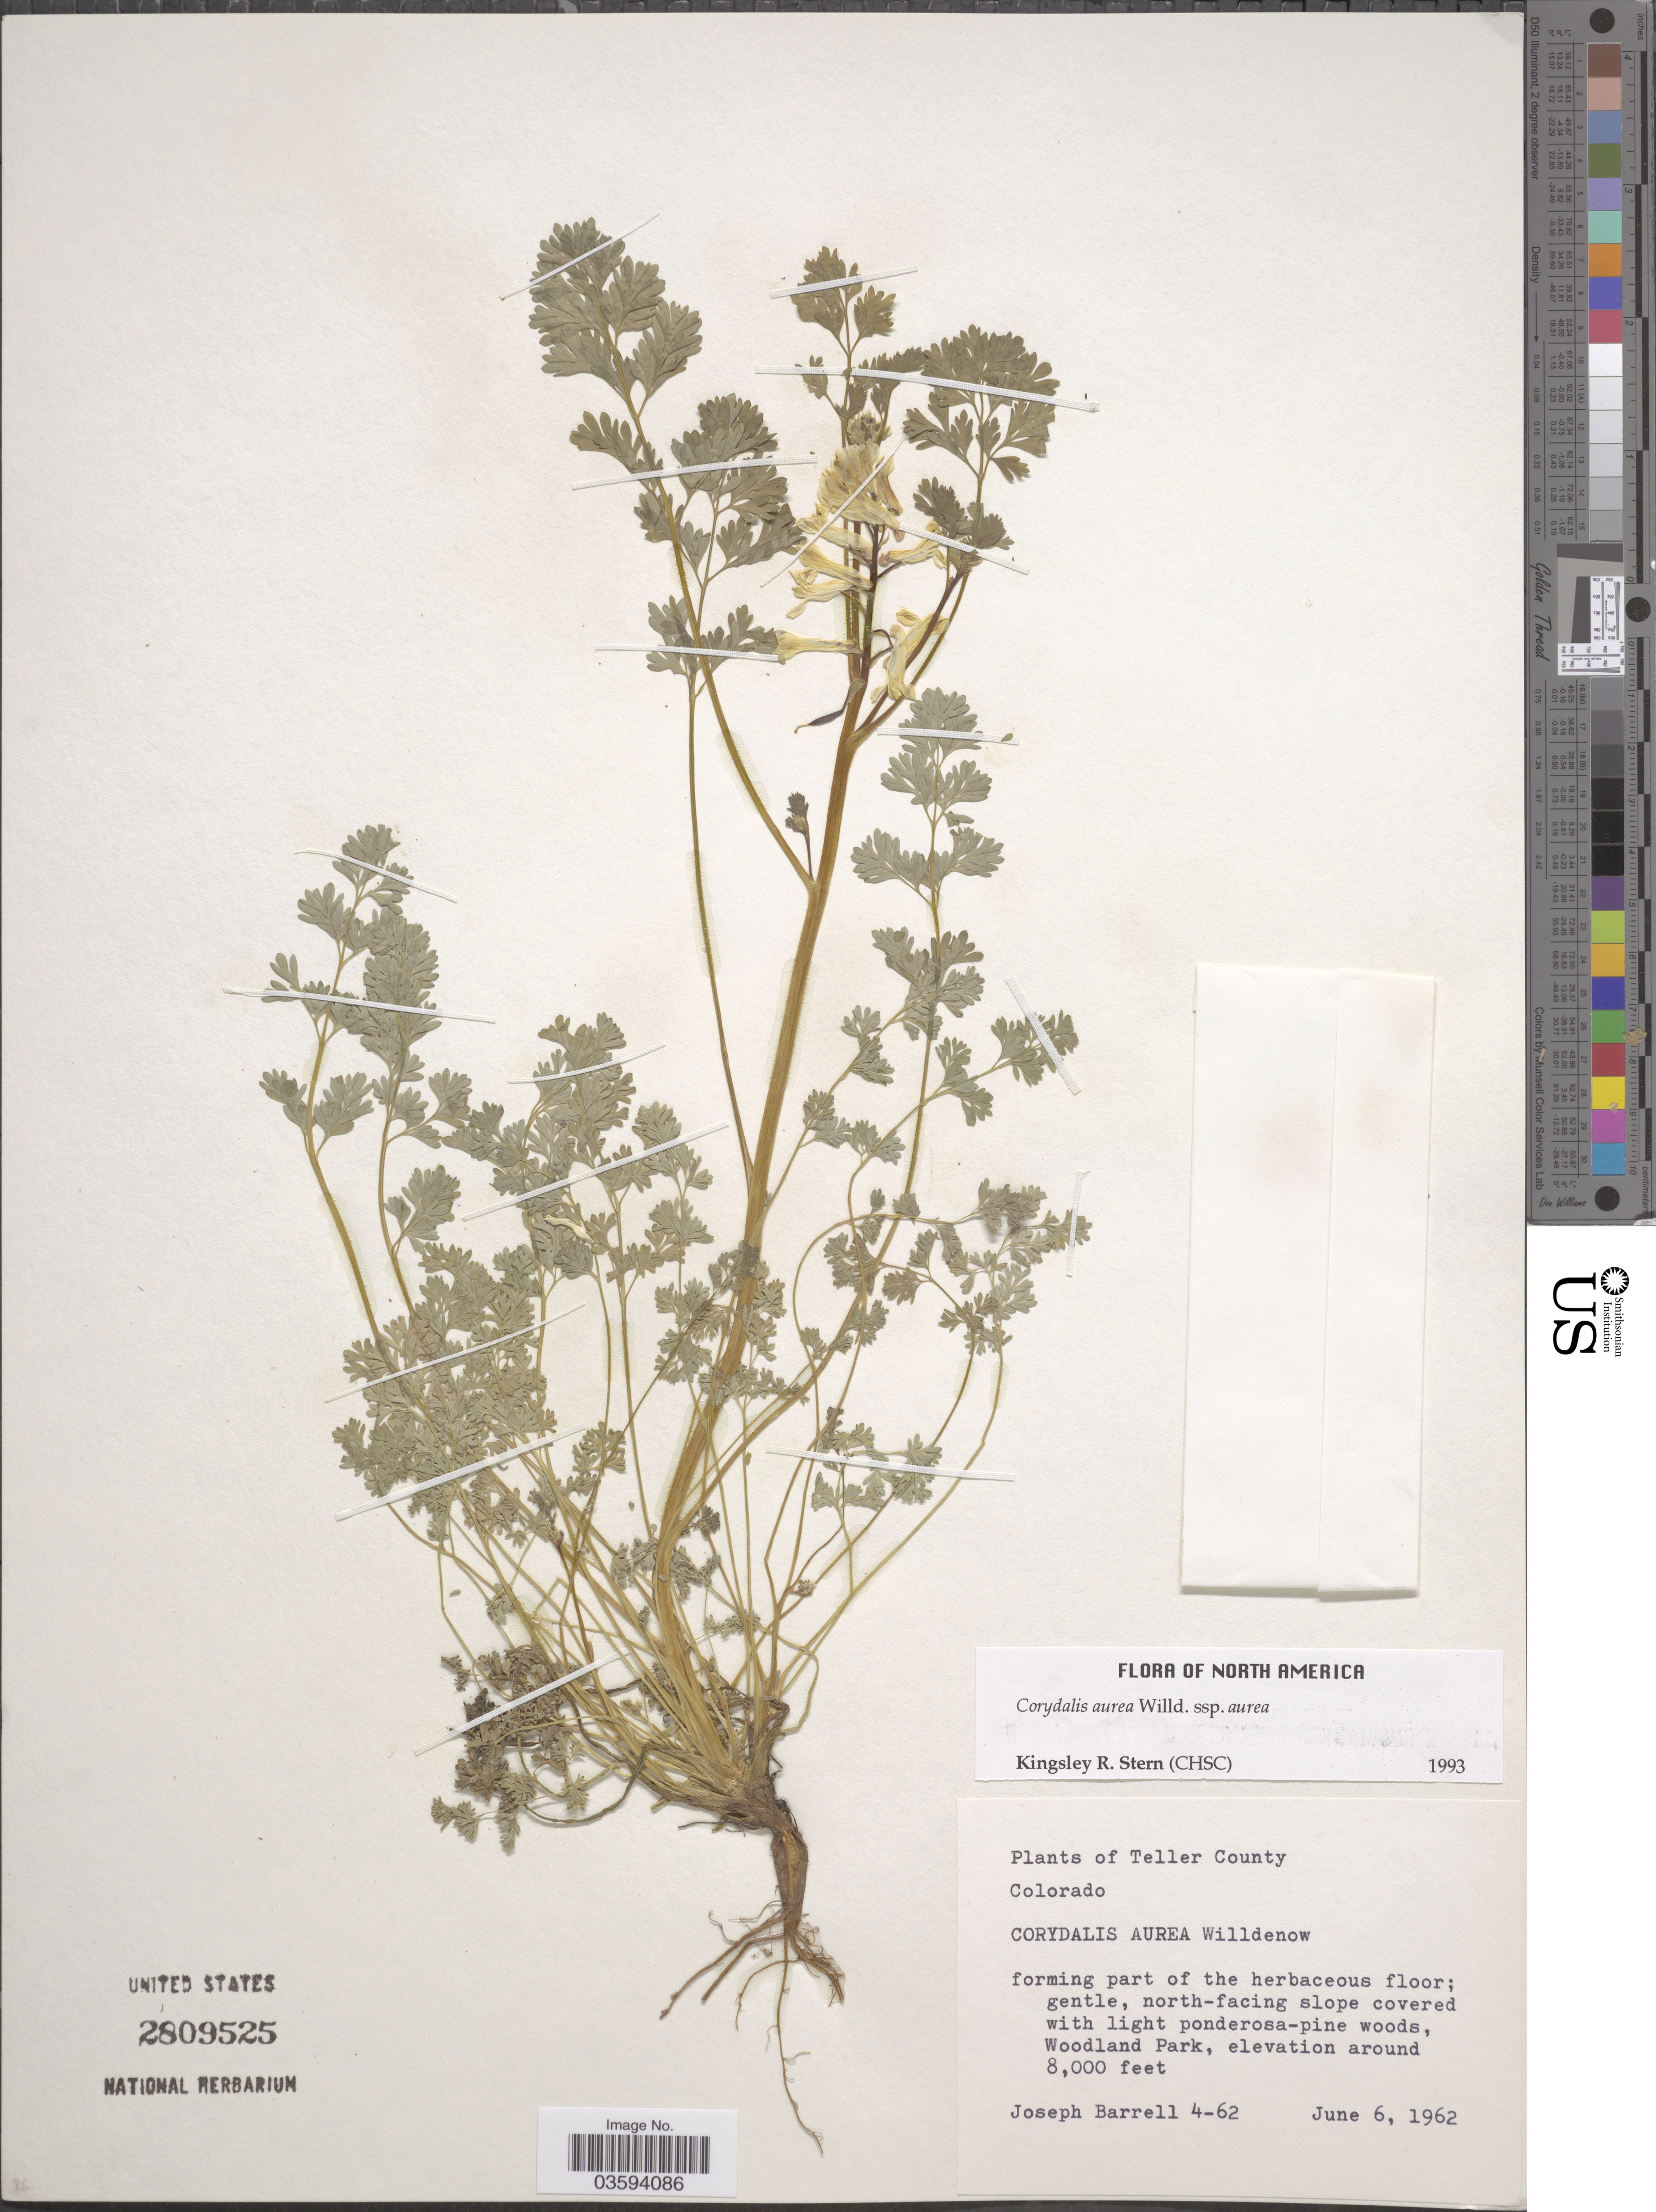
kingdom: Plantae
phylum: Tracheophyta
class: Magnoliopsida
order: Ranunculales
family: Papaveraceae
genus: Corydalis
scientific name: Corydalis aurea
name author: Willd.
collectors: J. Barrell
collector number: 4-62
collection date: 1962-06-06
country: United States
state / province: Colorado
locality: Teller County. Gentle, north-facing slope covered with light ponderosa-pine woods, Woodland Park.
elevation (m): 2438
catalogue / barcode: US 2809525